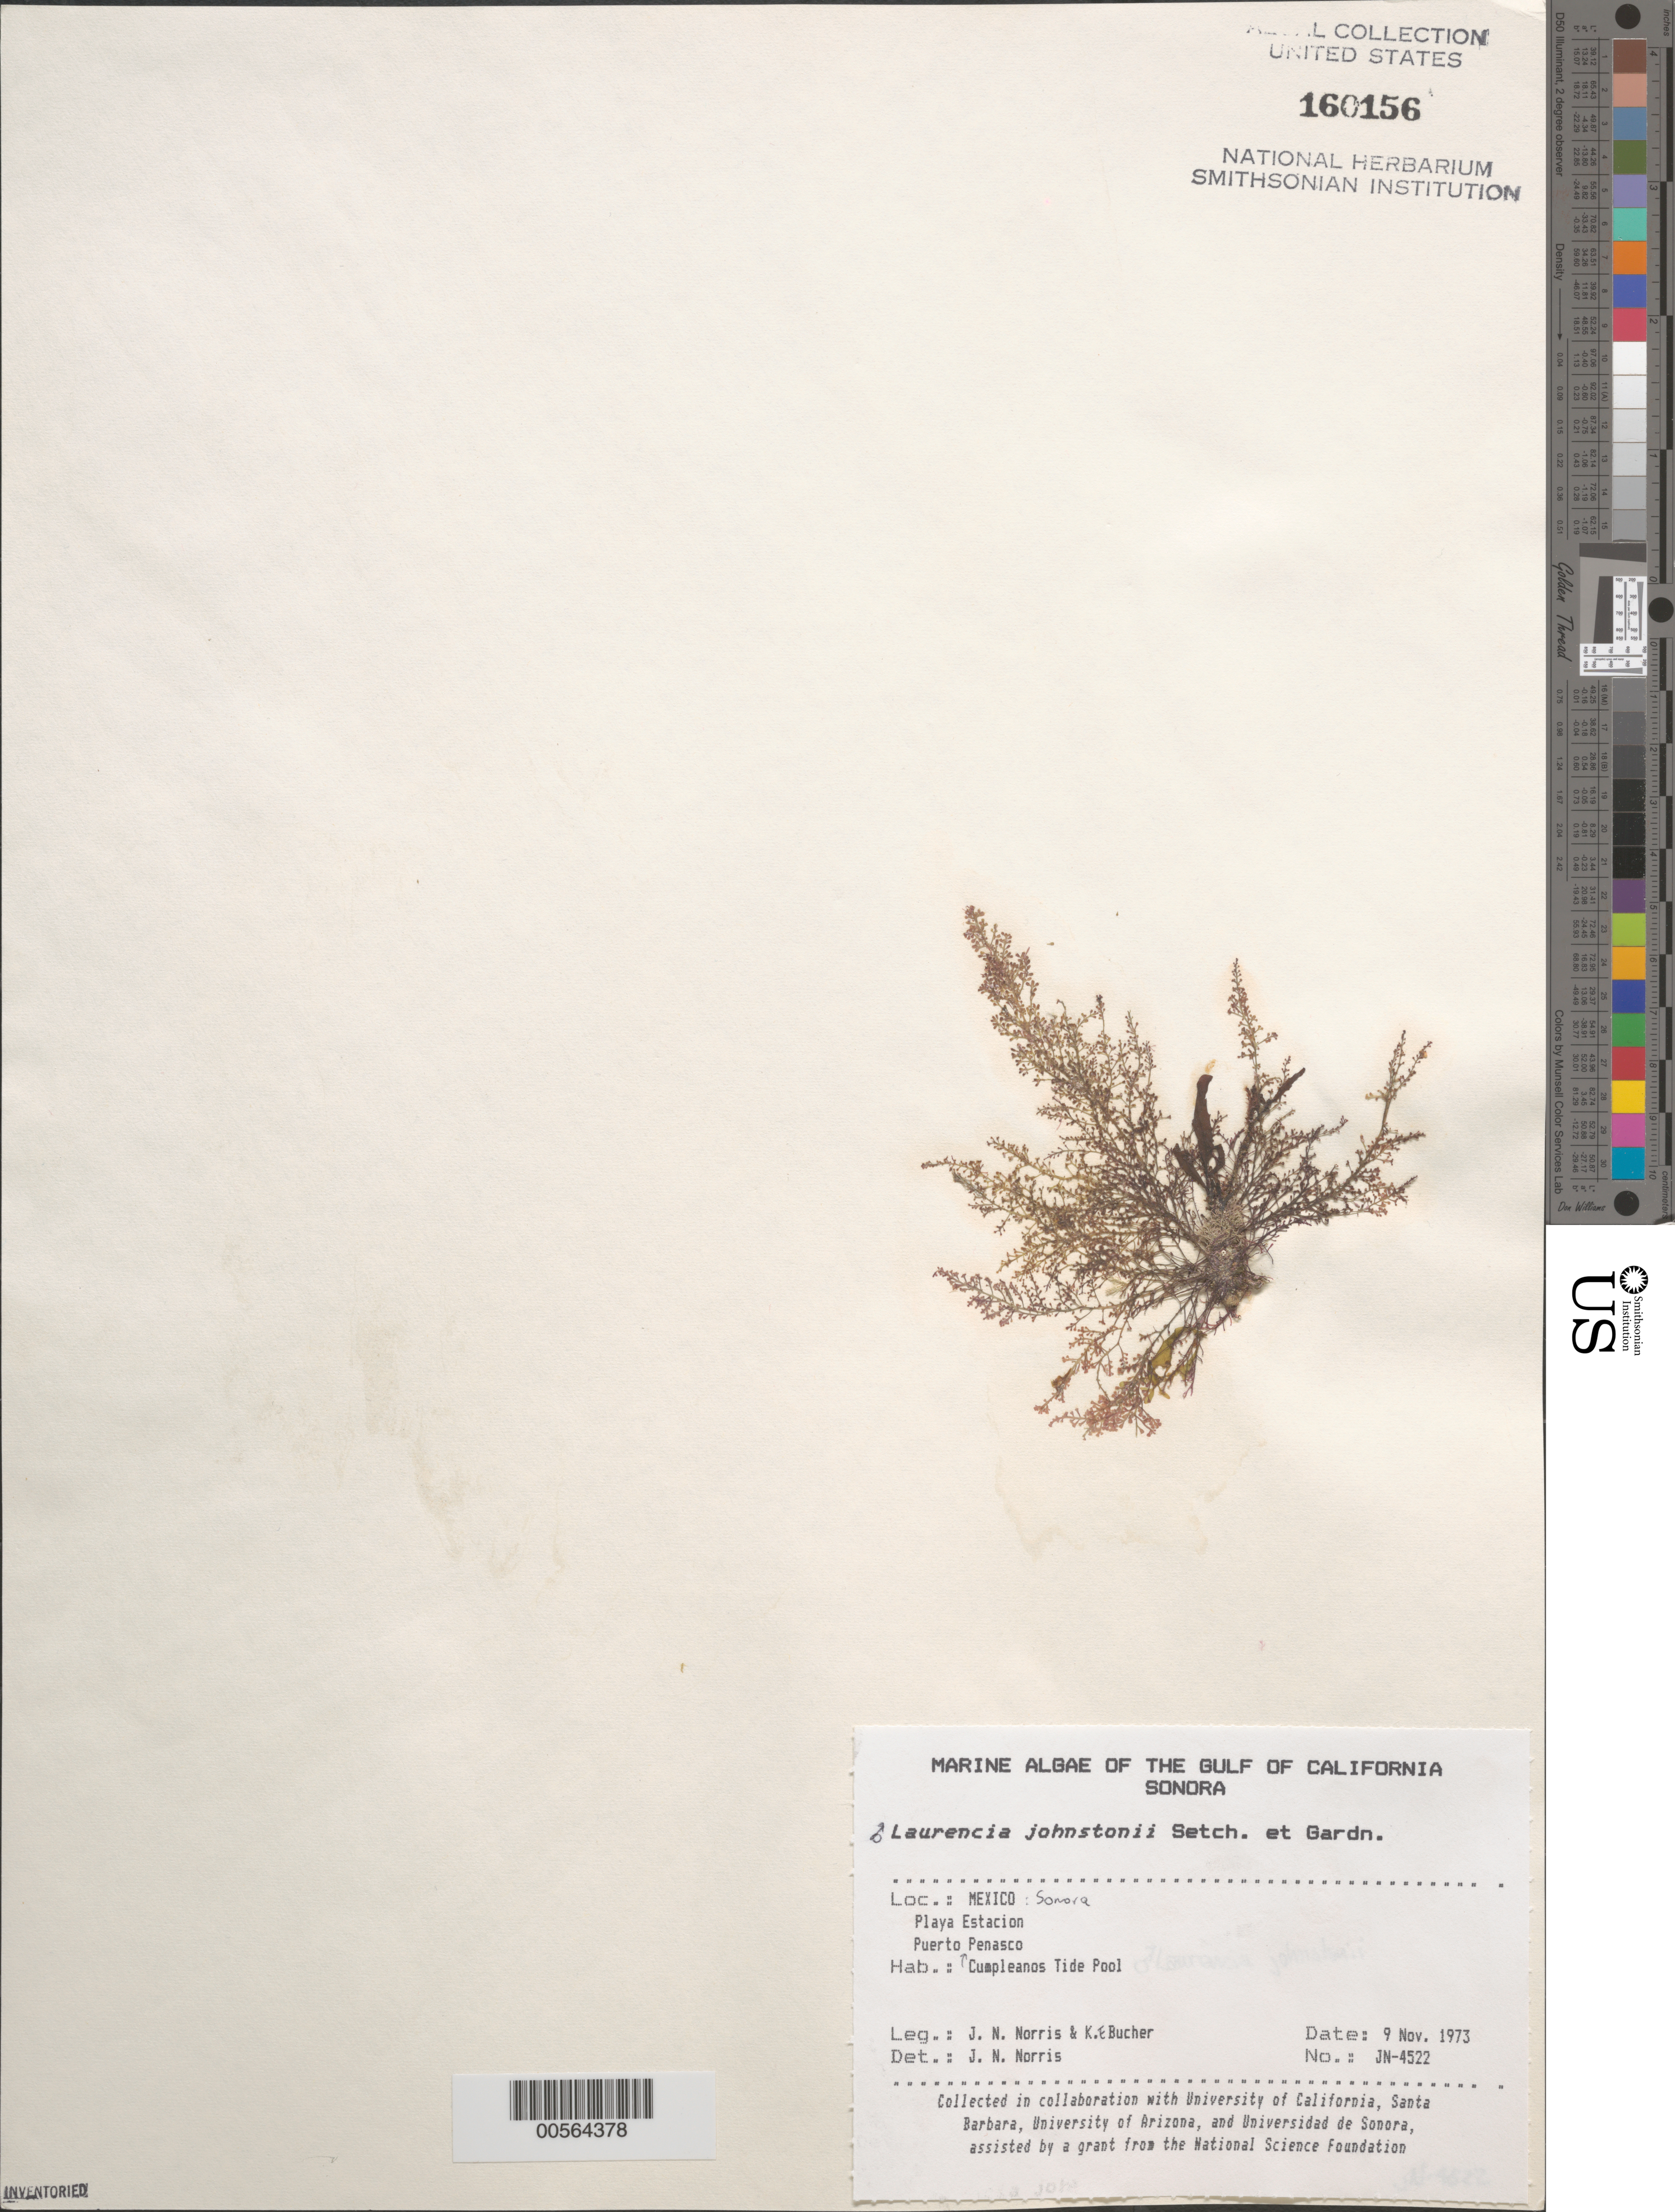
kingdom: Plantae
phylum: Rhodophyta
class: Florideophyceae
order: Ceramiales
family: Rhodomelaceae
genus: Laurencia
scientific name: Laurencia johnstonii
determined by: Norris, James N.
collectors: J. N. Norris & K. E. Bucher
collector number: JN-4522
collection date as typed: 09 Nov 1973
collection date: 1973-11-09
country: Mexico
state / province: Sonora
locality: Playa Estacion, Puerto Penasco, Cumpleanos Tide Pool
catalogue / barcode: US 160156